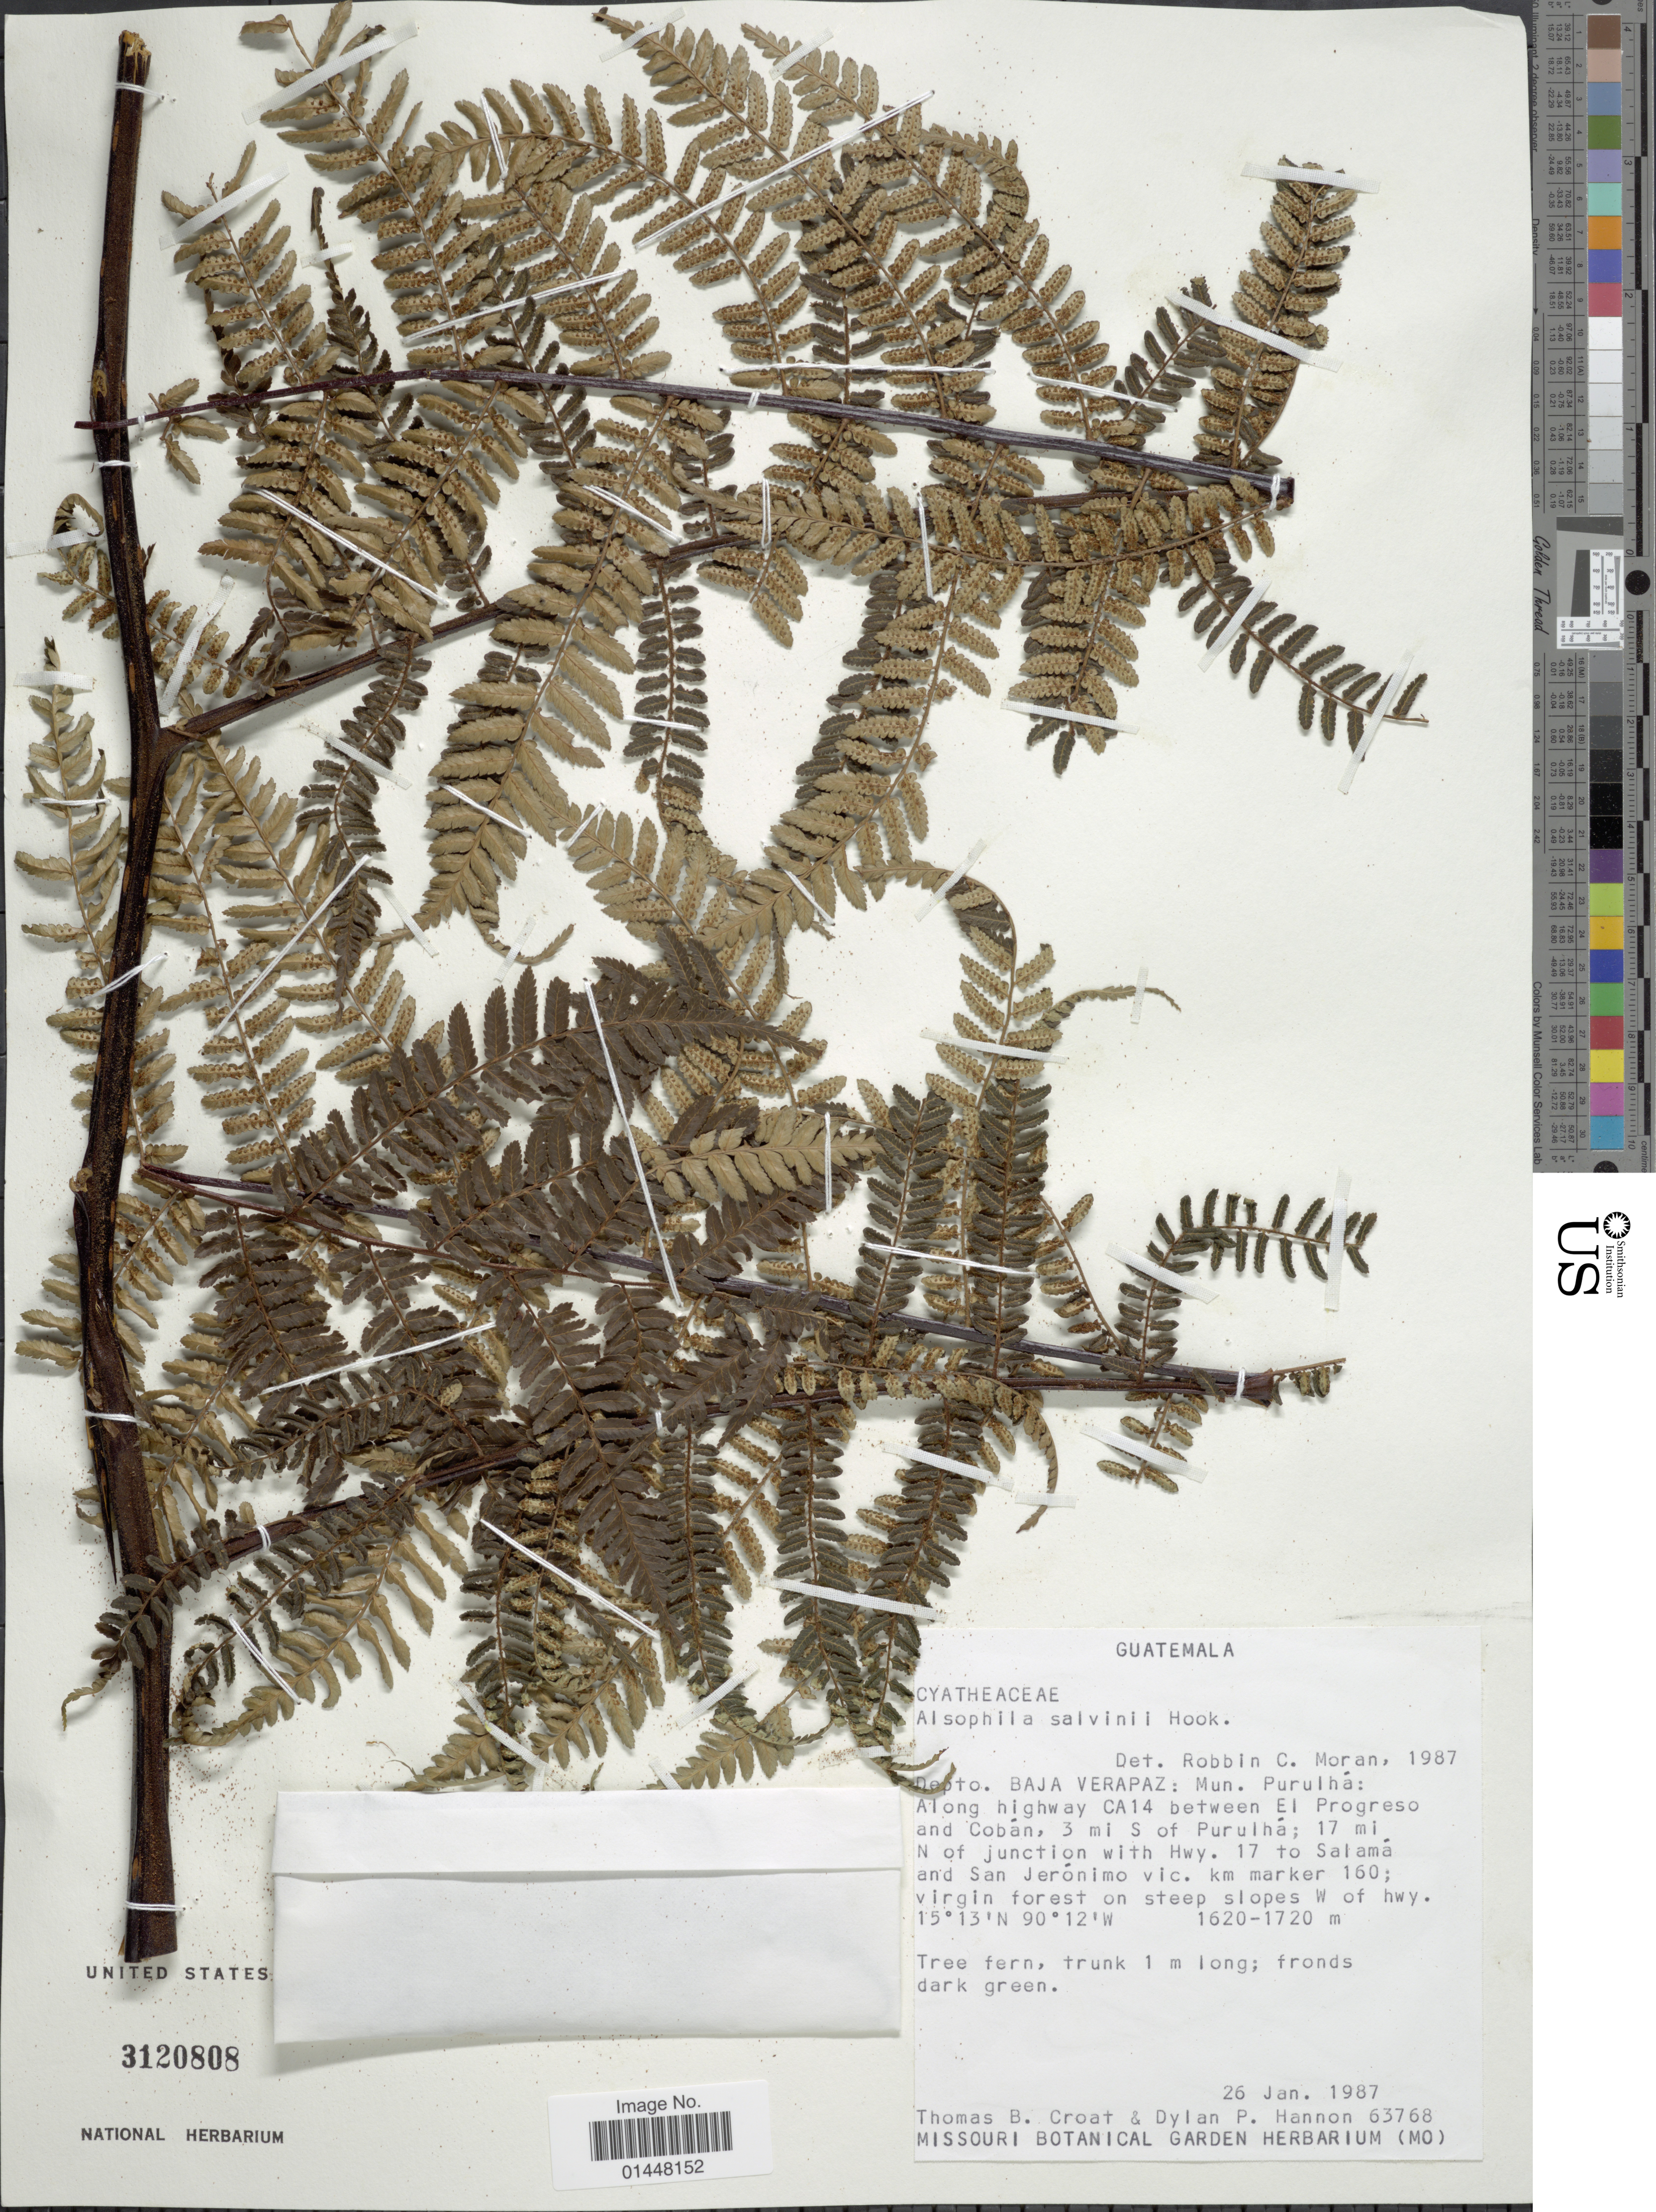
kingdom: Plantae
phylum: Tracheophyta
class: Polypodiopsida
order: Cyatheales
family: Cyatheaceae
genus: Gymnosphaera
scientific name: Gymnosphaera salvinii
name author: (Hook.)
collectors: T. B. Croat & D. Hannon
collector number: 63768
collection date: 1987-01-26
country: Guatemala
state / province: Baja Verapaz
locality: Mun. El Progreso. Along highway CA14 between El Origreso and Coban, 3 mi S of Purulha; 17 mi N of junction with Hwy 17 to Salama and San jeronimo vic. km marker 160; virgin forest on steep slopes W of hwy.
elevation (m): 1620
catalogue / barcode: US 3120808